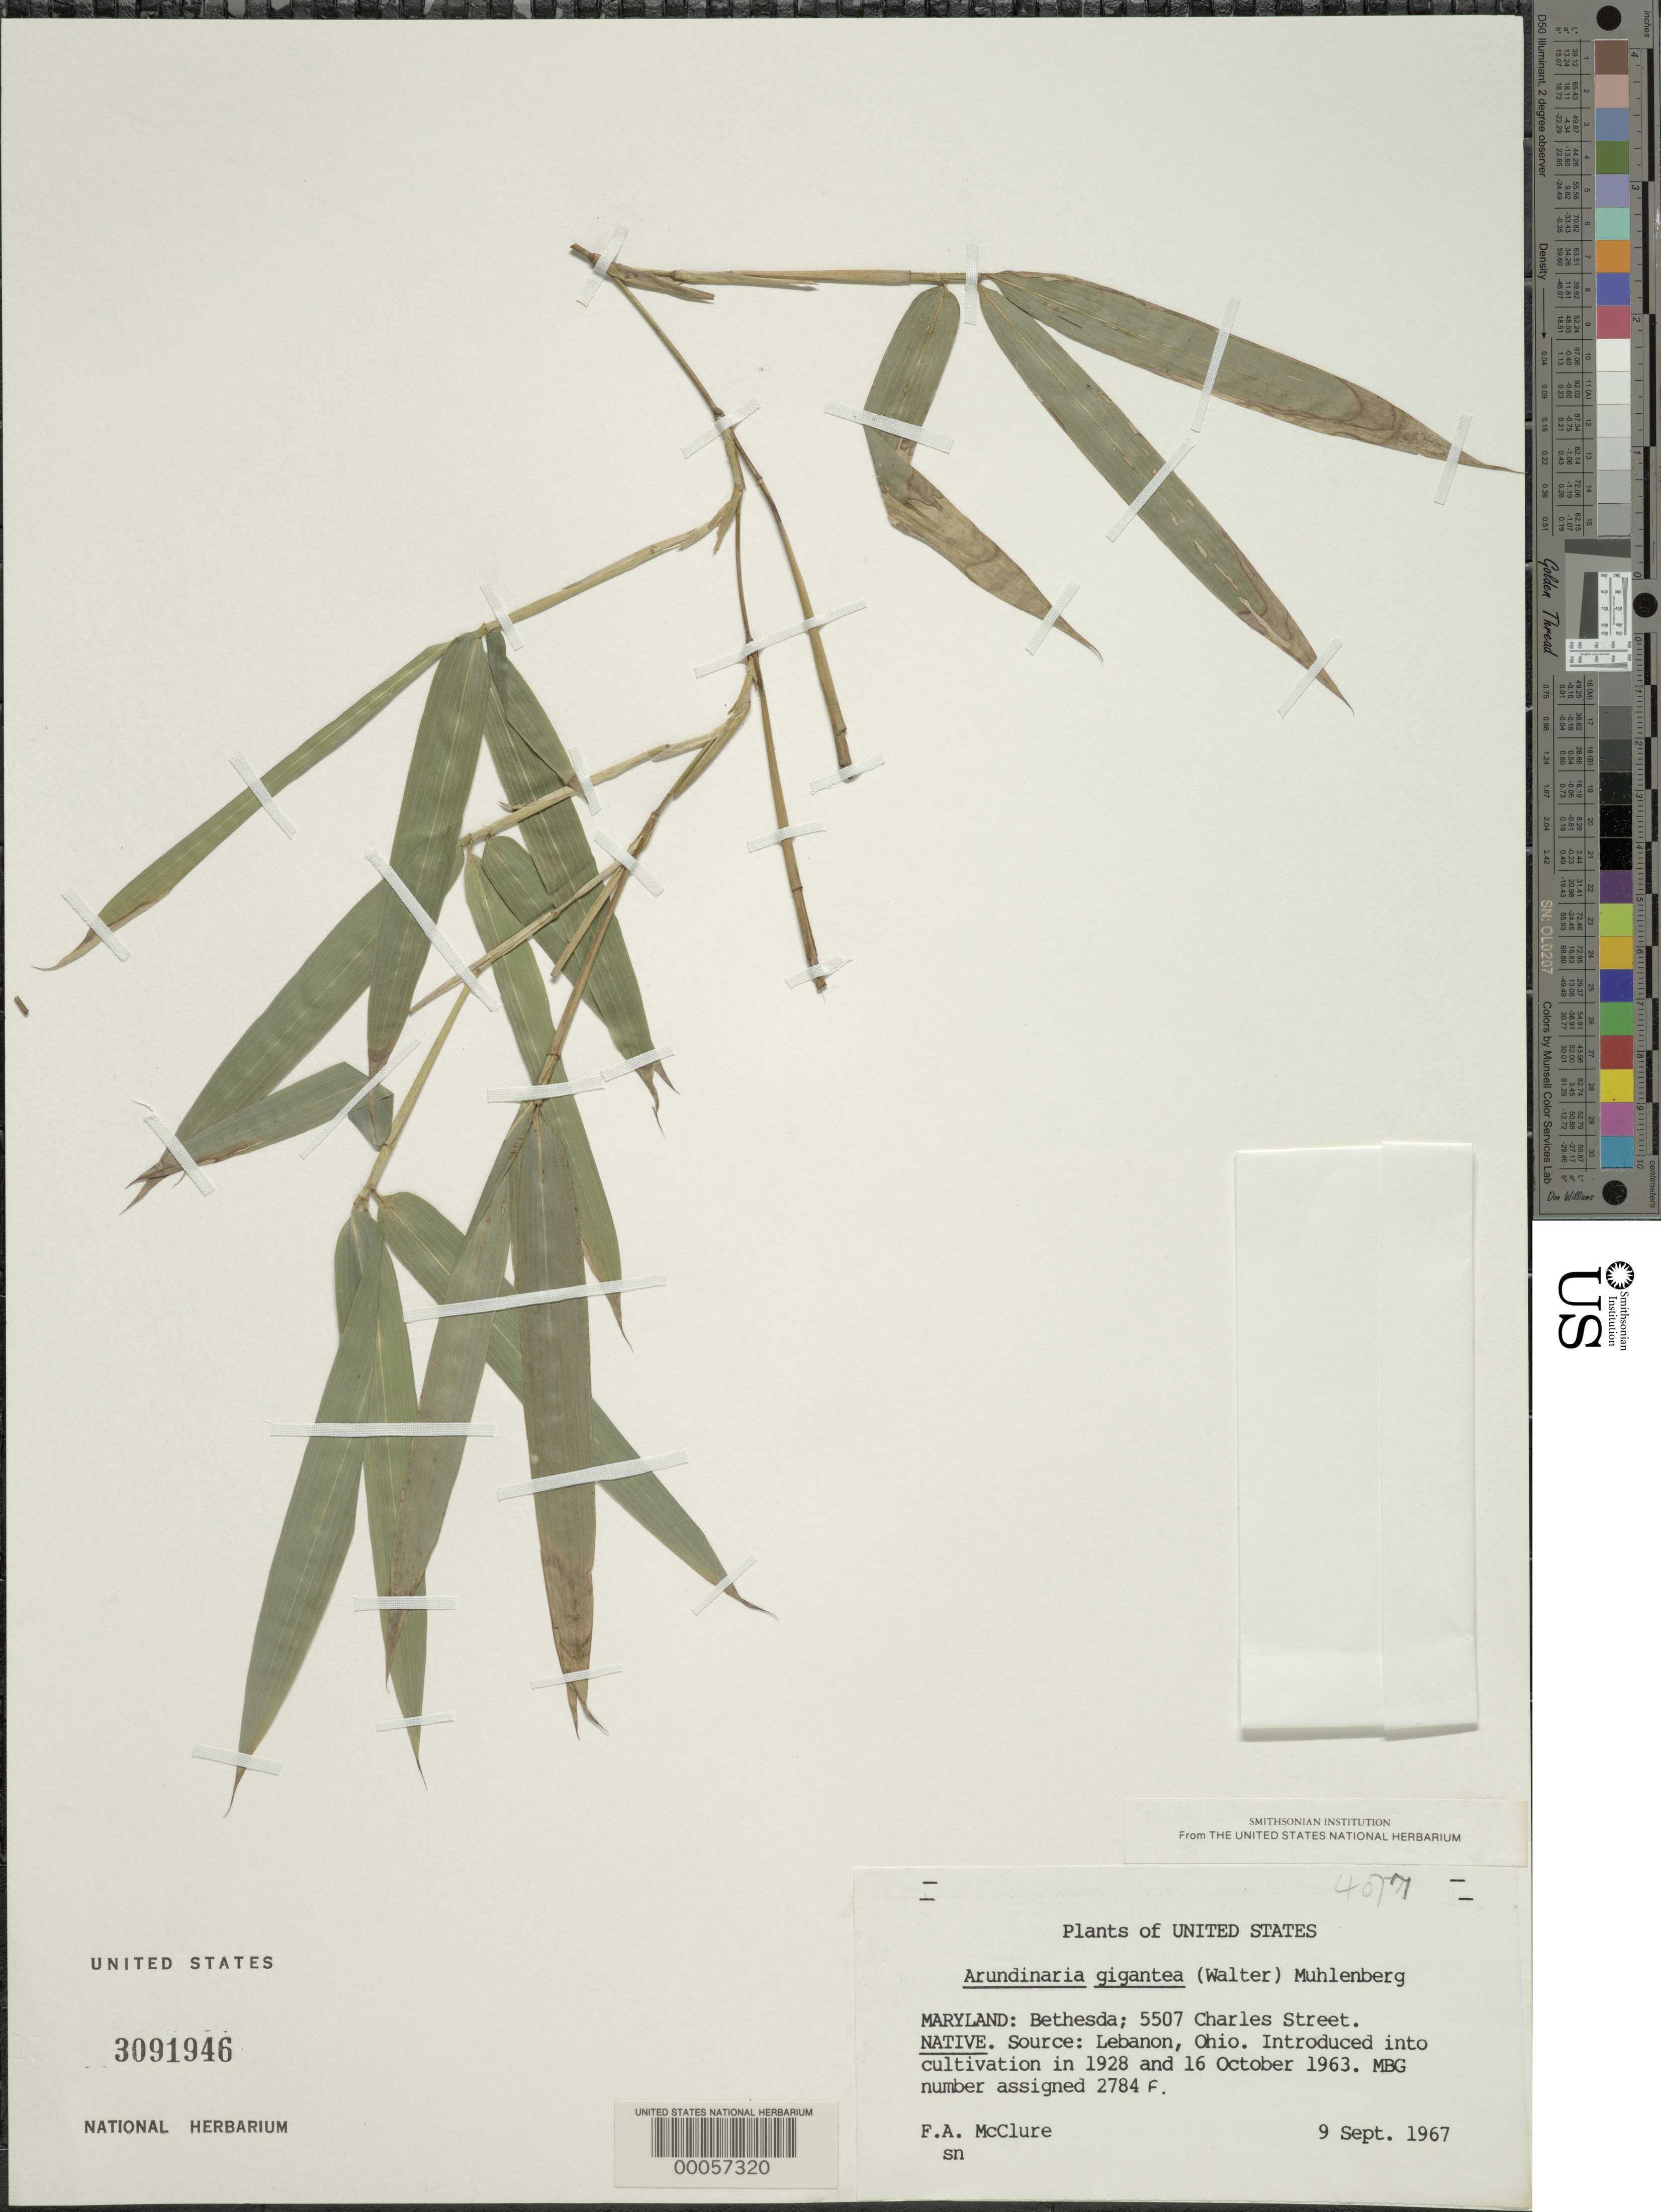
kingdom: Plantae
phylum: Tracheophyta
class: Liliopsida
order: Poales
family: Poaceae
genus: Arundinaria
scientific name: Arundinaria gigantea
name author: (Walter) Muhl.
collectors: F. A. McClure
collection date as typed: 09 Sep 1967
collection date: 1967-09-09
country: United States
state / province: Maryland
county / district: Montgomery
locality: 5507 Charles Street, Bethesda (McClure's garden)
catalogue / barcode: US 3091946